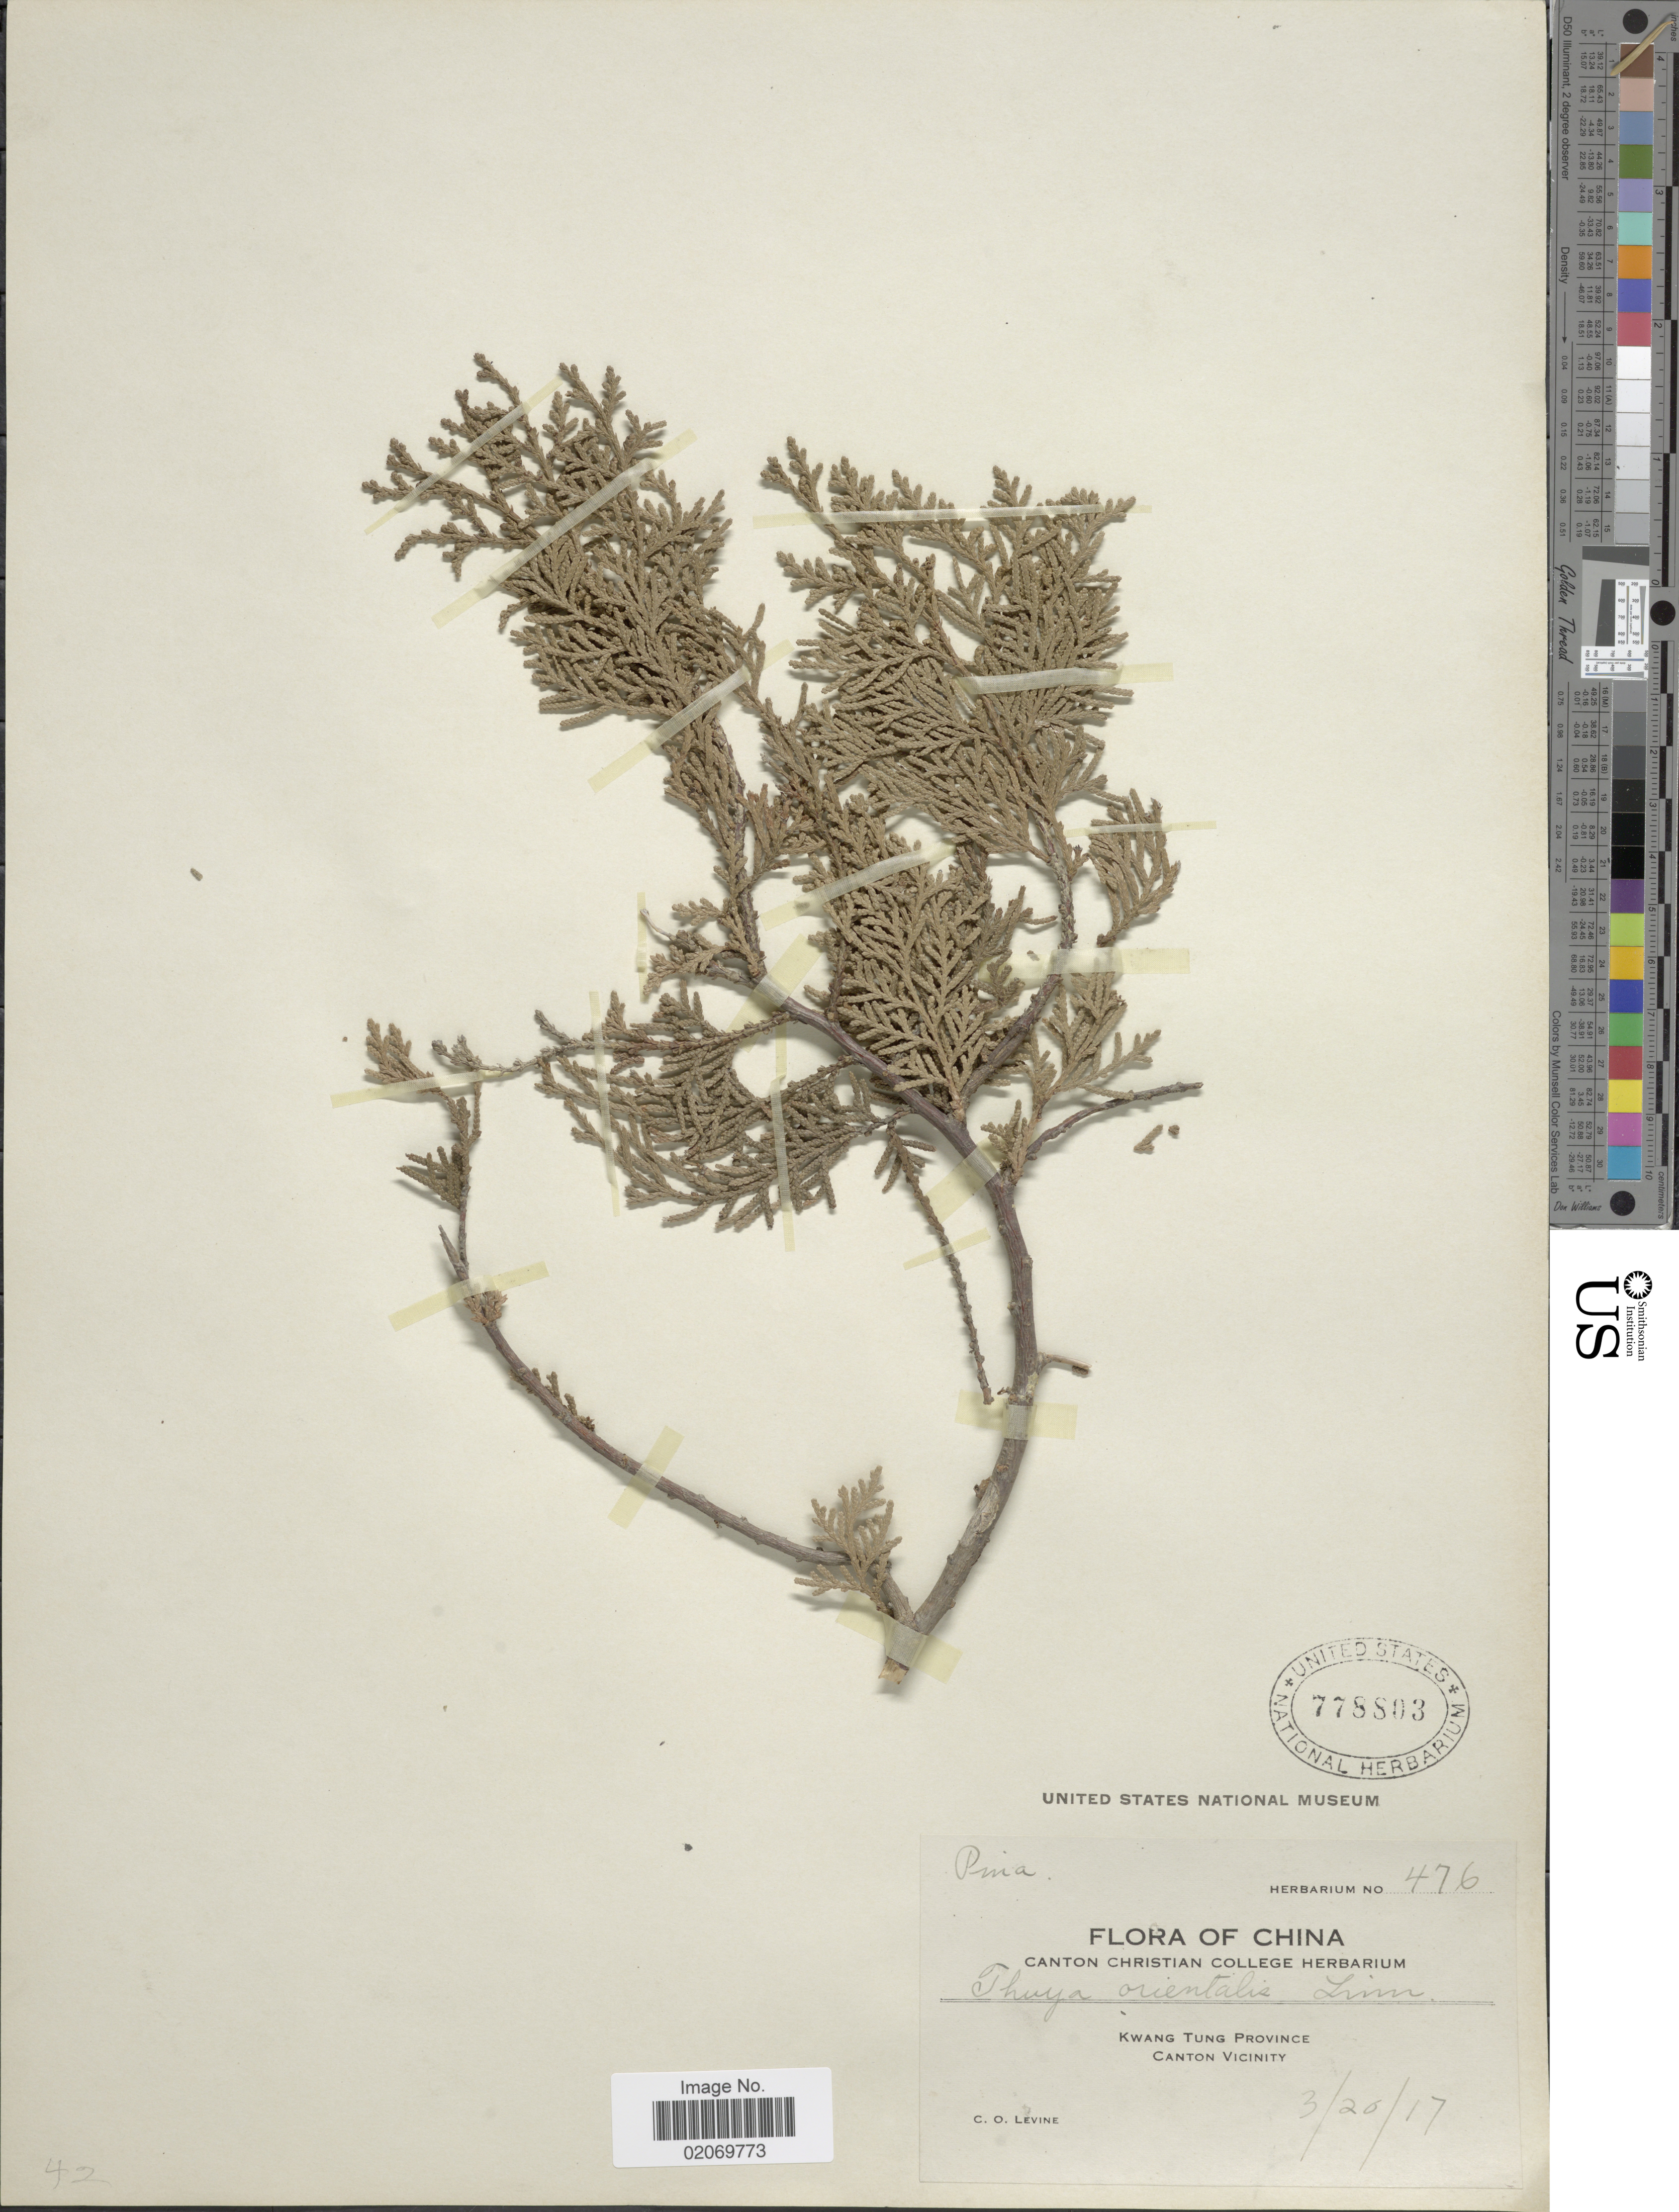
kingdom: Plantae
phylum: Tracheophyta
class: Pinopsida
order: Pinales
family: Cupressaceae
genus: Thuja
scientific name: Thuja orientalis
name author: L.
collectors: C. O. Levine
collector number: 476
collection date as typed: Transcribed d/m/y: 20/3/17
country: China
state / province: Guangdong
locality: Kwang Tung Province, Canton Vicinity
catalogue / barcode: US 778803